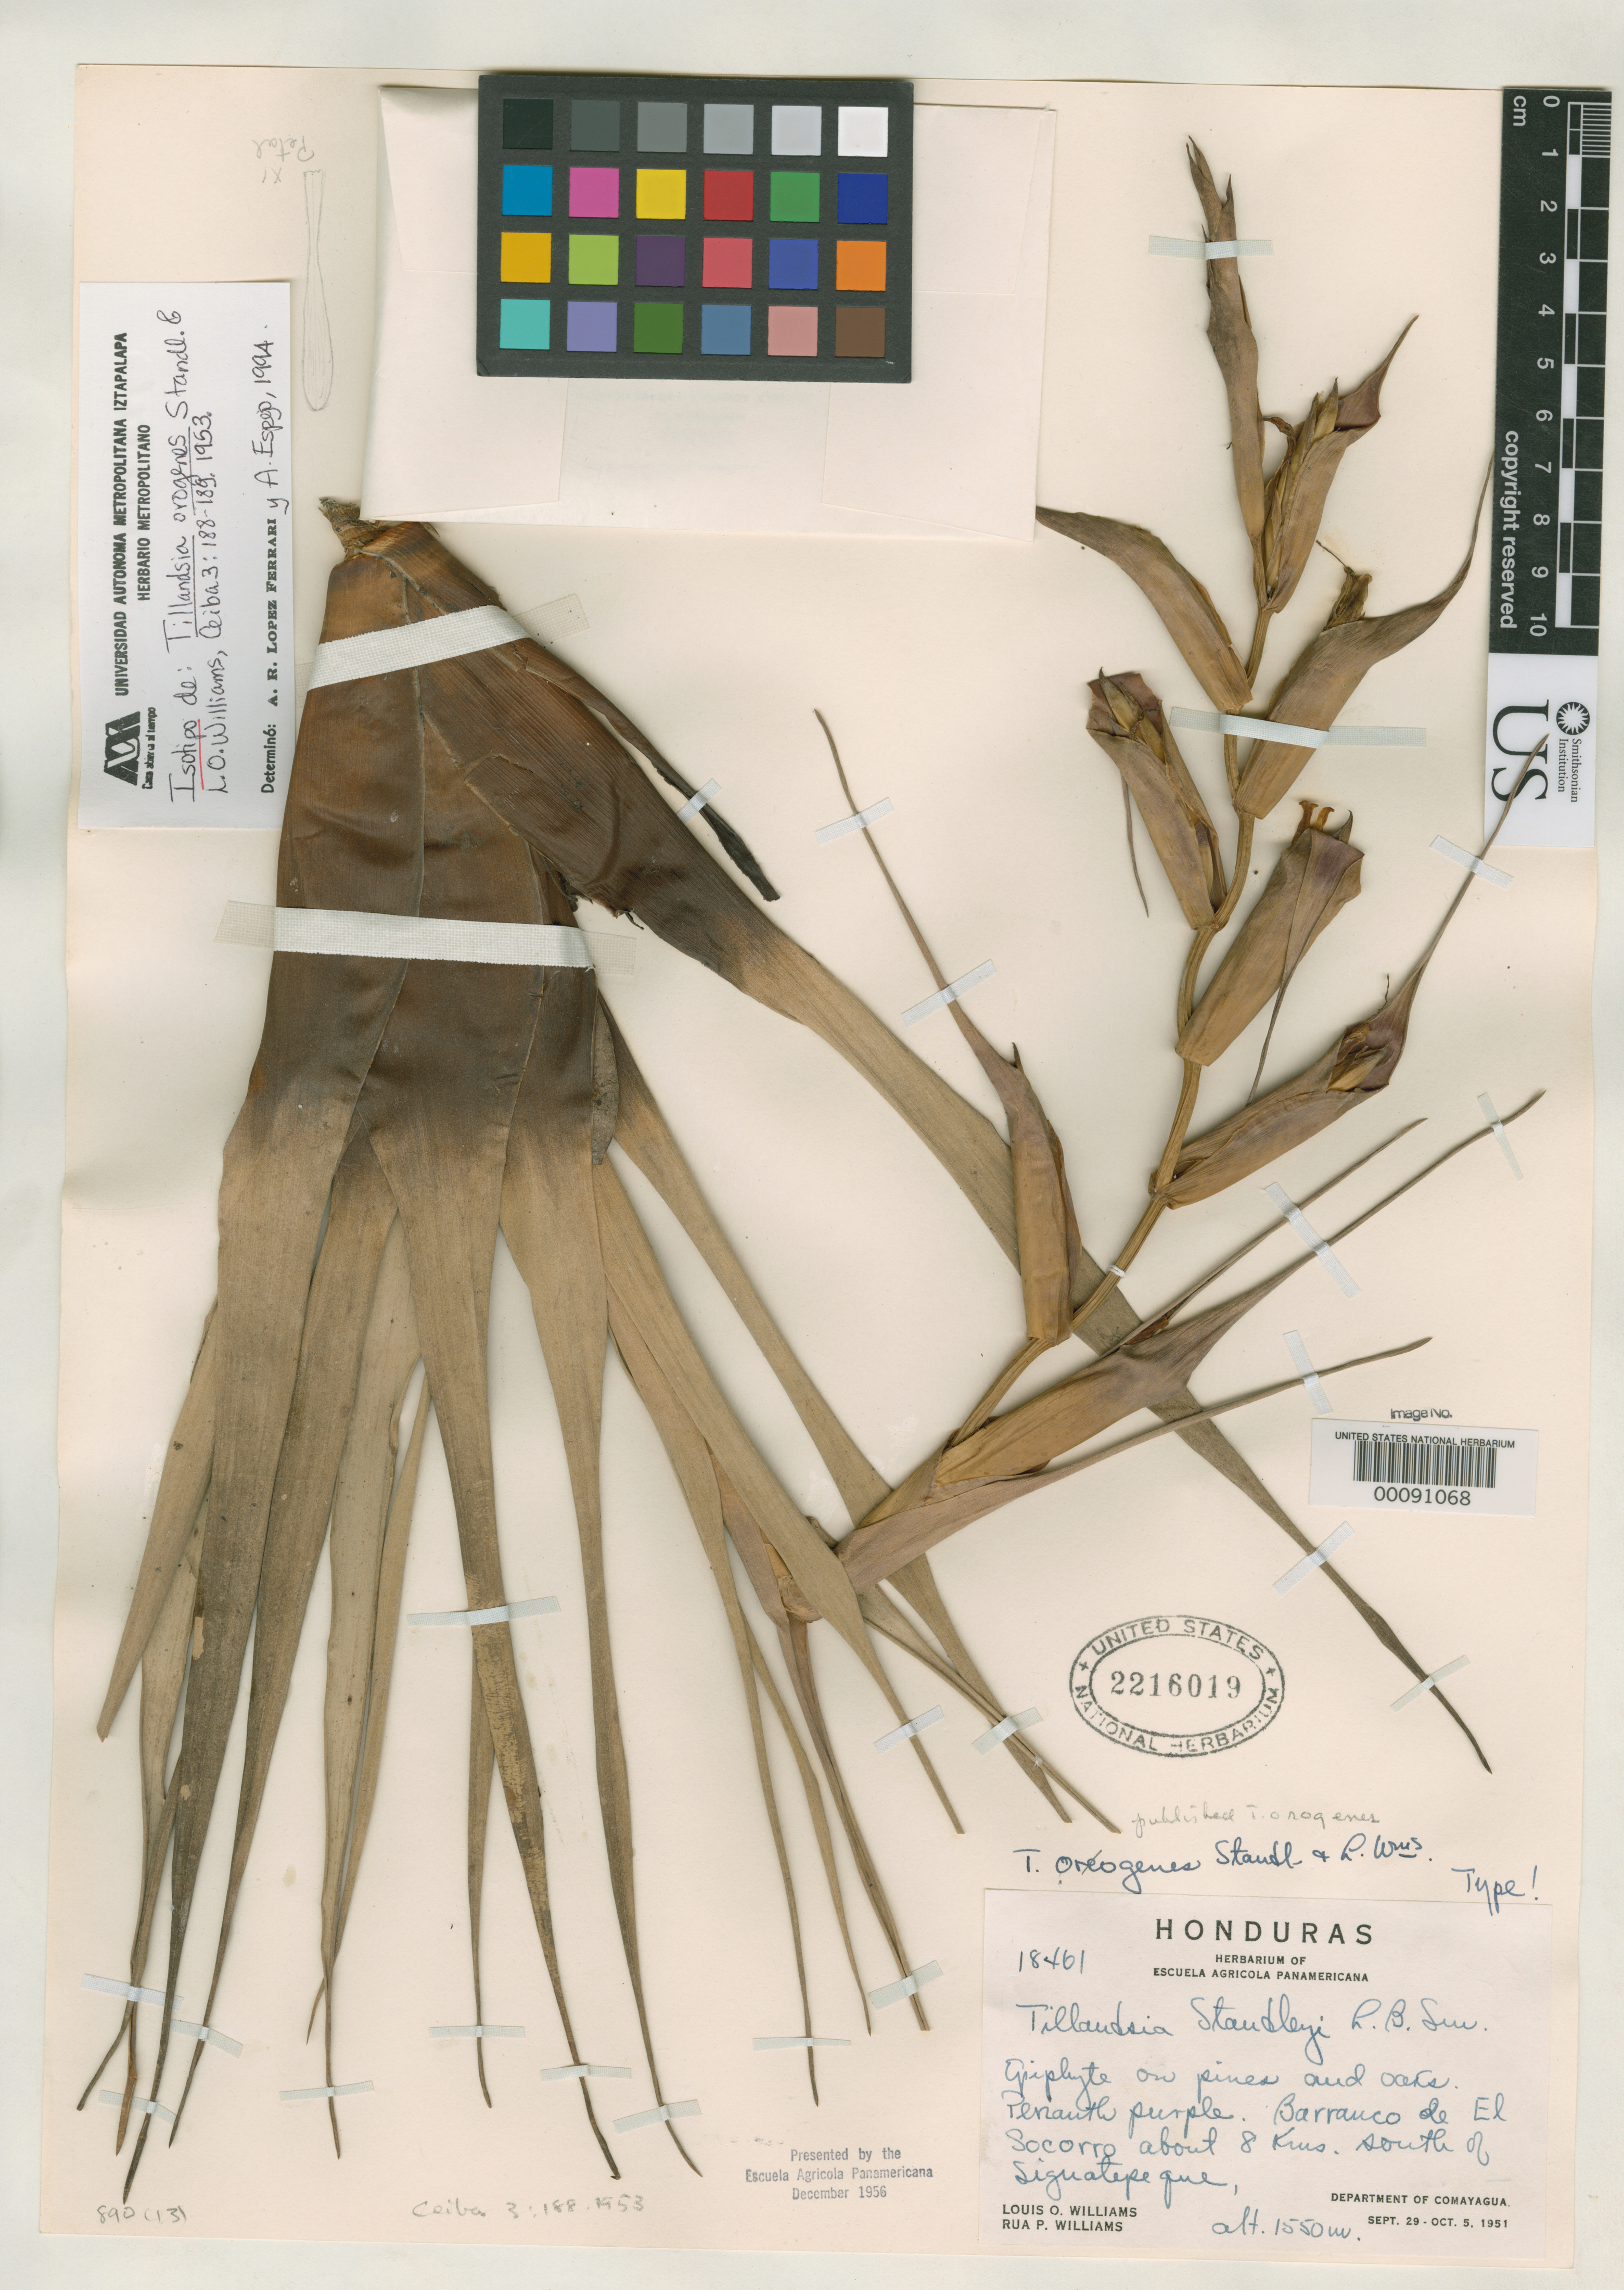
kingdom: Plantae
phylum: Tracheophyta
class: Liliopsida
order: Poales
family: Bromeliaceae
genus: Tillandsia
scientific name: Tillandsia orogenes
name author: Standl. & L.O. Williams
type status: Holotype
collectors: L. O. Williams & T. P. Williams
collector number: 18461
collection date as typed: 29 Sep 1951 to 05 Oct 1951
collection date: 1951-09-29/1951-10-05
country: Honduras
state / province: Comayagua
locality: Barranco de El Socorro about 8 km. S of Signatepeque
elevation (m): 1550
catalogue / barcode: US 2216019